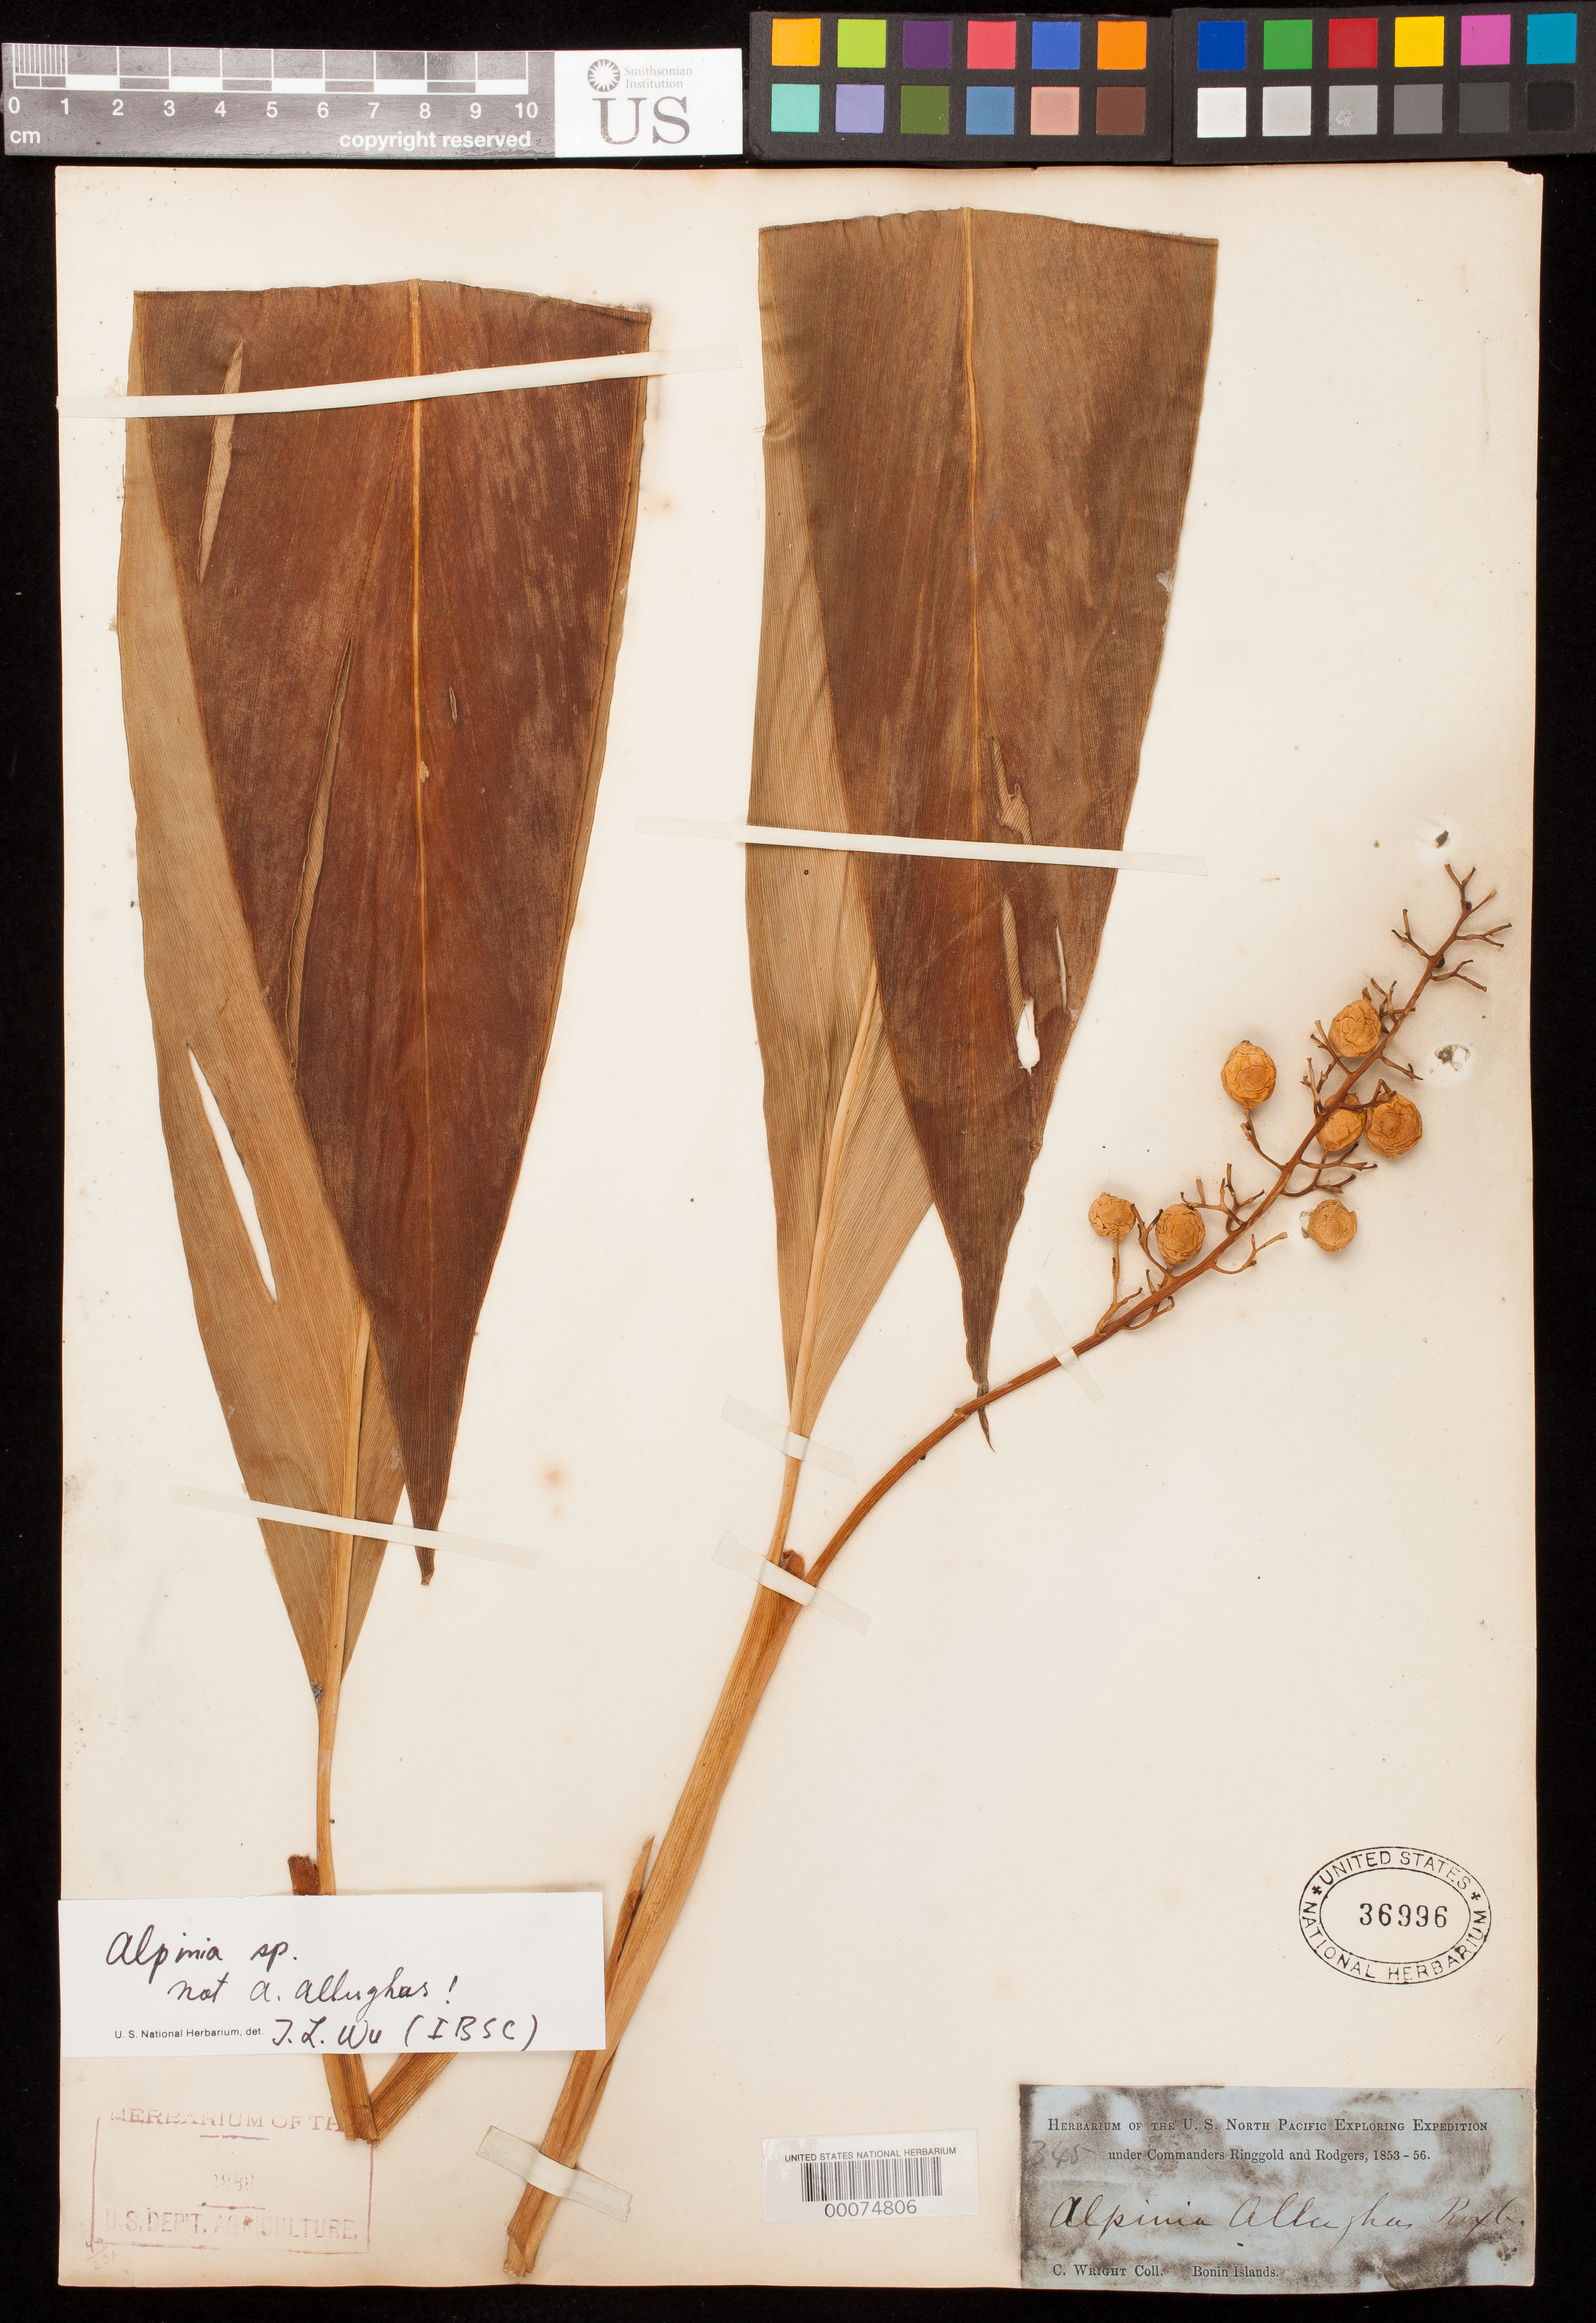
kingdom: Plantae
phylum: Tracheophyta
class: Liliopsida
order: Zingiberales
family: Zingiberaceae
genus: Alpinia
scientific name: Alpinia sp.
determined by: Wu, Te-Ling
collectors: C. Wright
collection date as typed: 1853 to -- -- 1856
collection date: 1853/1856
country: Japan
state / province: Tokyo, Federal City of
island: Bonin Islands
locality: Bonin islands, Honshu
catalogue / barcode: US 36996